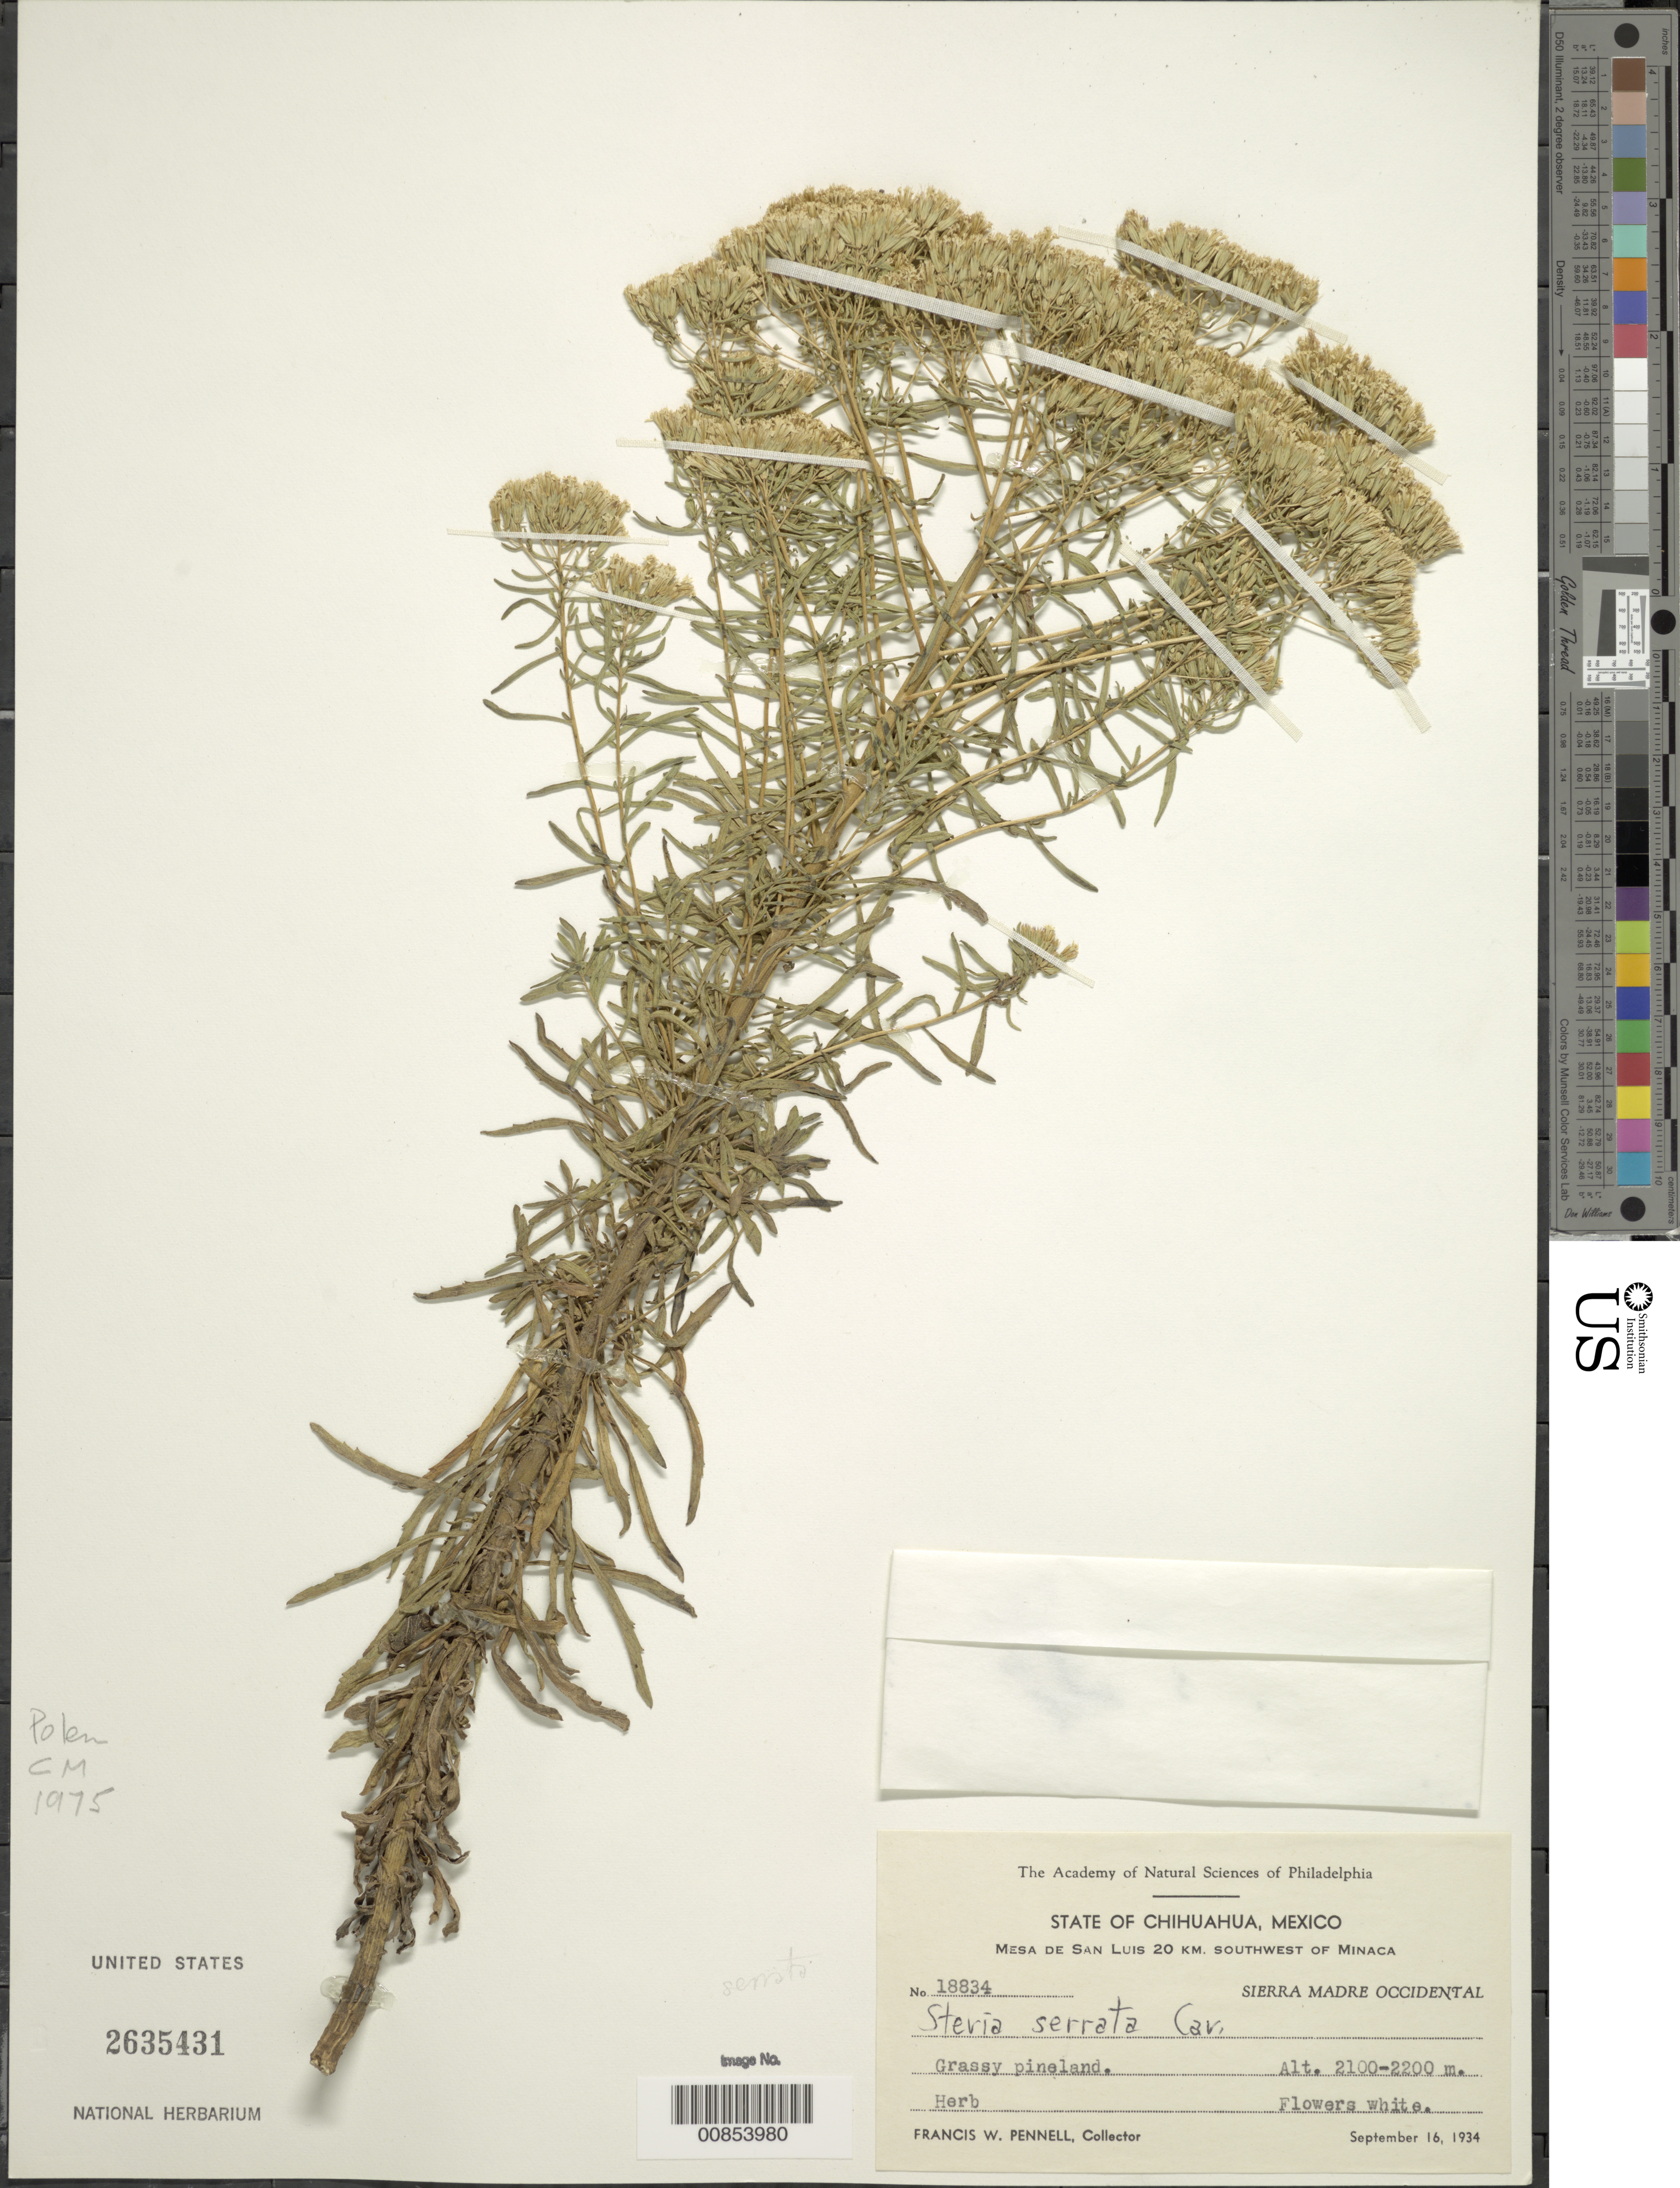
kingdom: Plantae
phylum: Tracheophyta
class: Magnoliopsida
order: Asterales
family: Asteraceae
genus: Stevia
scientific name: Stevia serrata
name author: Cav.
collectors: F. W. Pennell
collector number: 18834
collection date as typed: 16 Sep 1934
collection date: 1934-09-16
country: Mexico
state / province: Chihuahua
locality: Mesa de San Luis 20 km. southwest of Miñaca. Sierra Madre Occidental, Chihuahua.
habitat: Grassy pineland.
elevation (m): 2200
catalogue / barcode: US 2635431